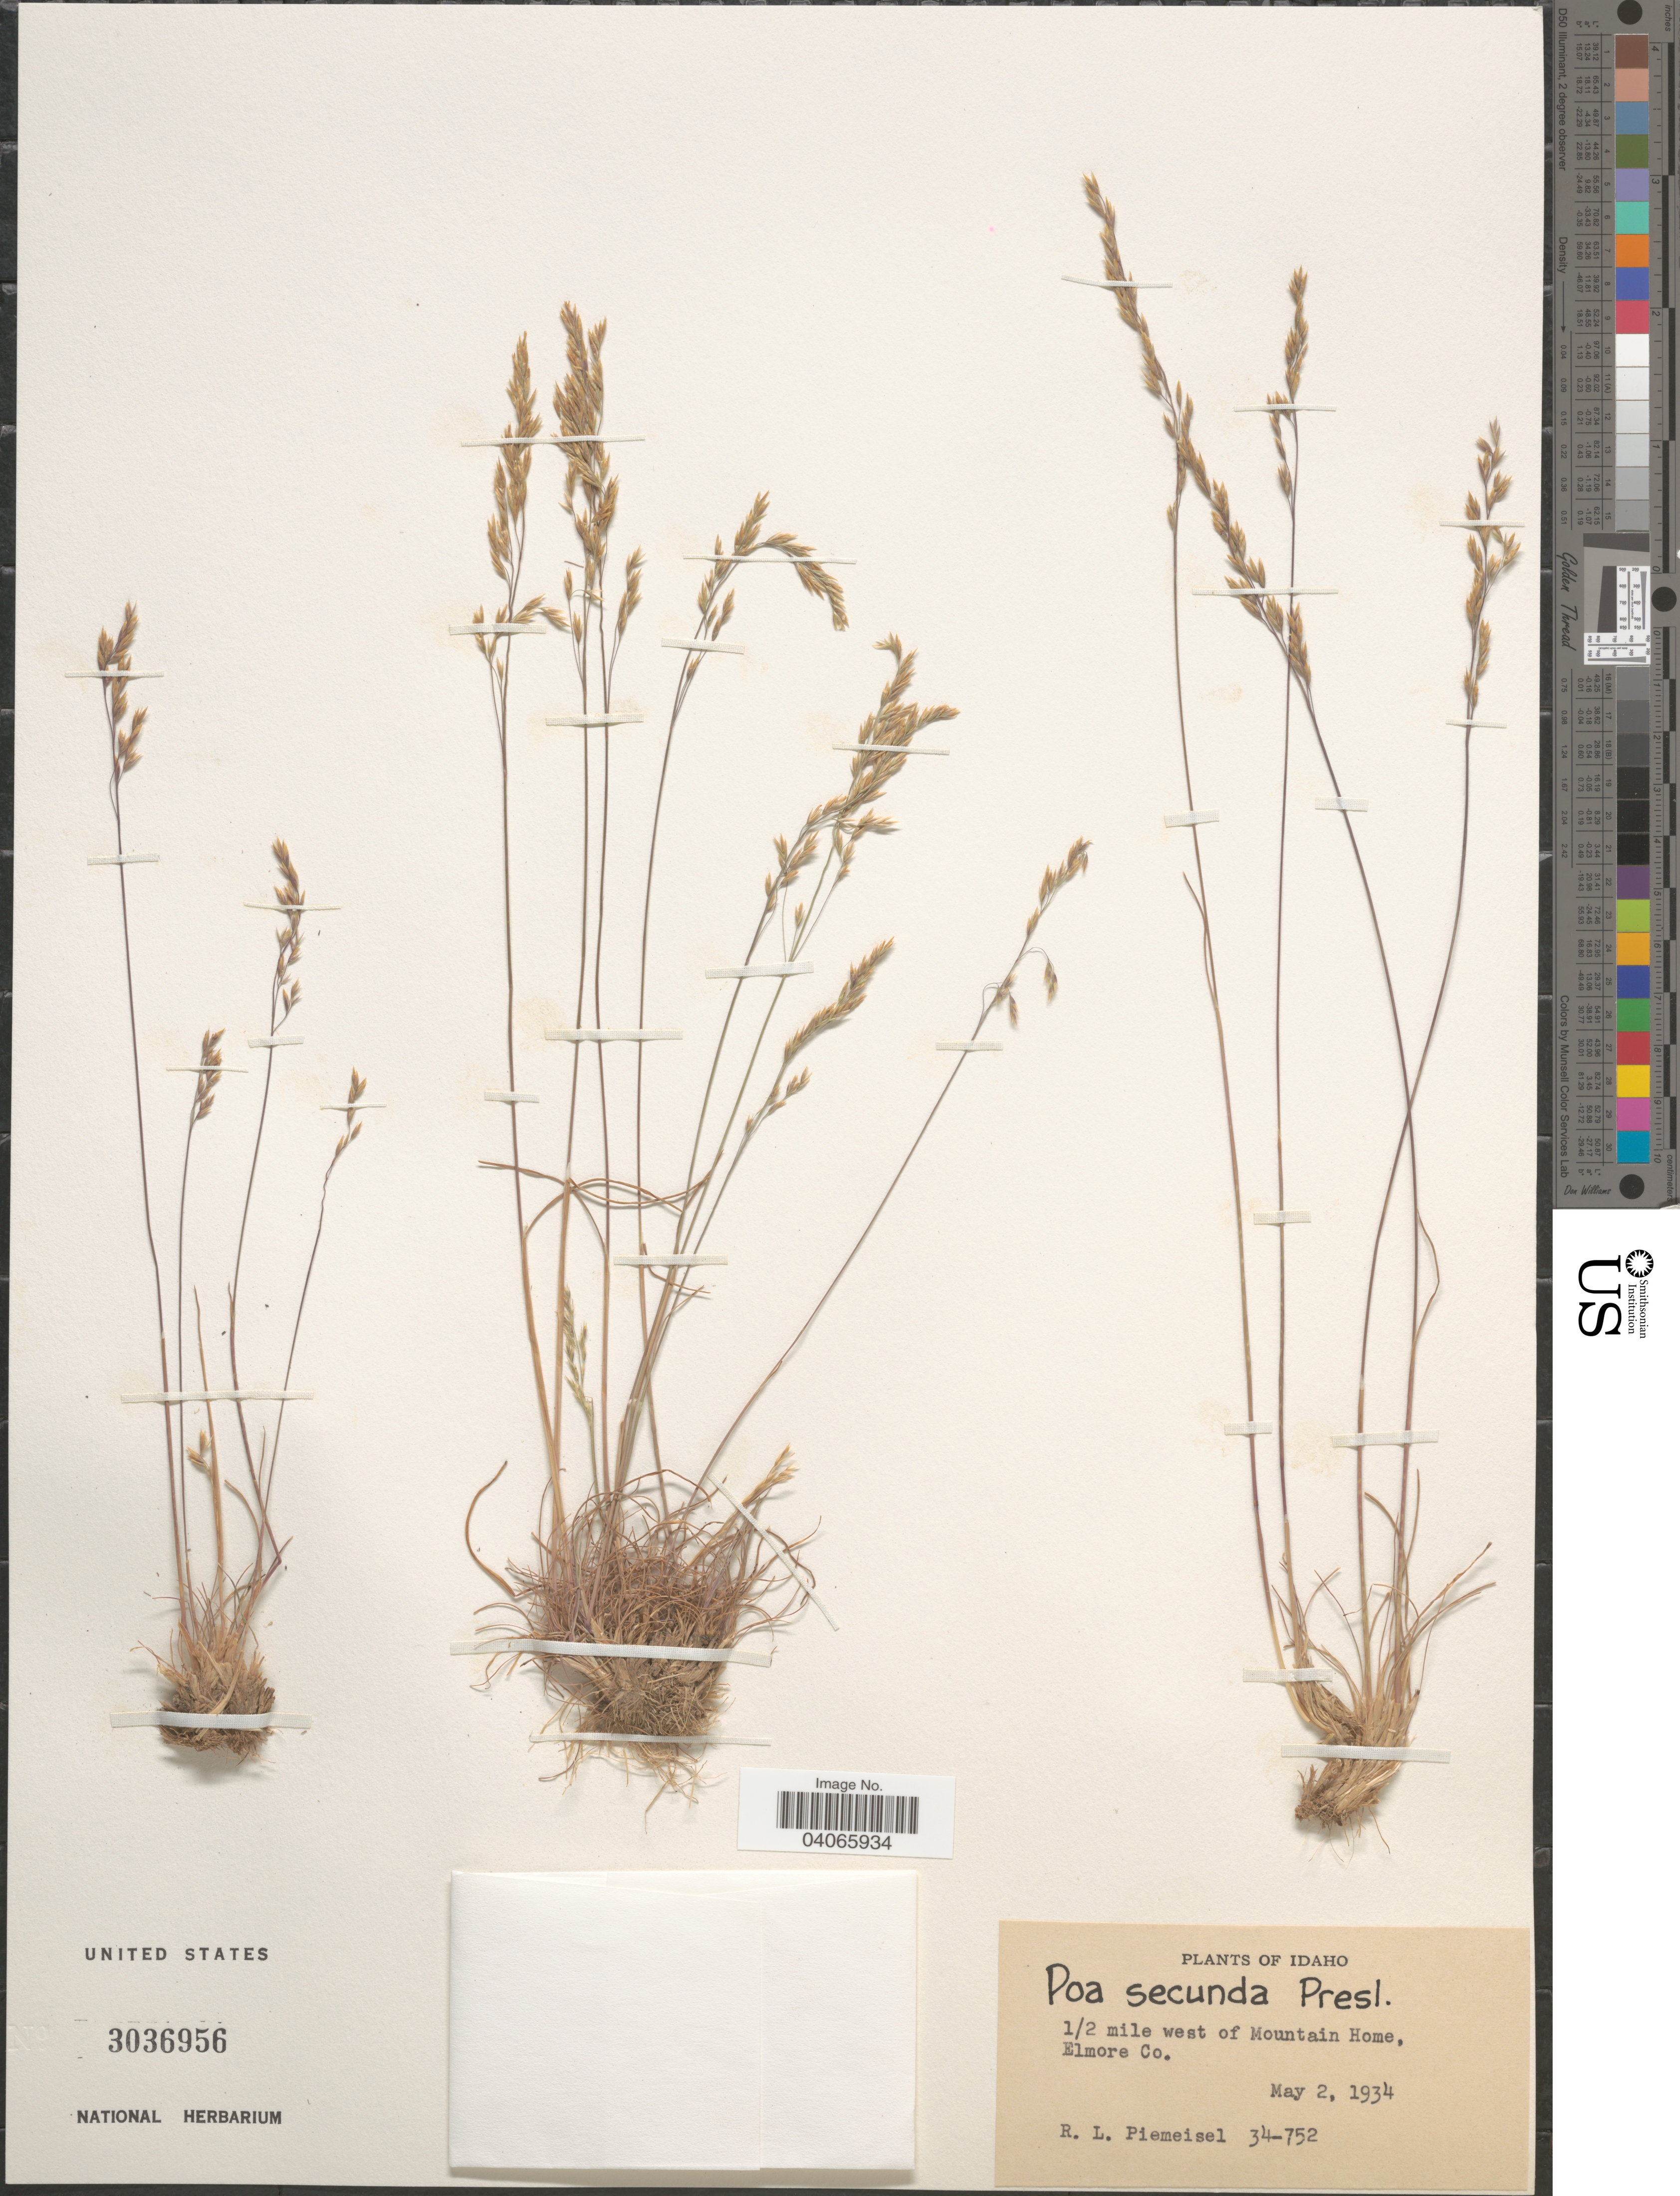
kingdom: Plantae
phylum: Tracheophyta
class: Liliopsida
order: Poales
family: Poaceae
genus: Poa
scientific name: Poa secunda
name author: J. Presl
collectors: R. L. Piemeisel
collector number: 34-752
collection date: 1934-05-02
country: United States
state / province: Idaho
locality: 1/2 mile west of Mountain Home, Elmore Co.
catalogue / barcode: US 3036956